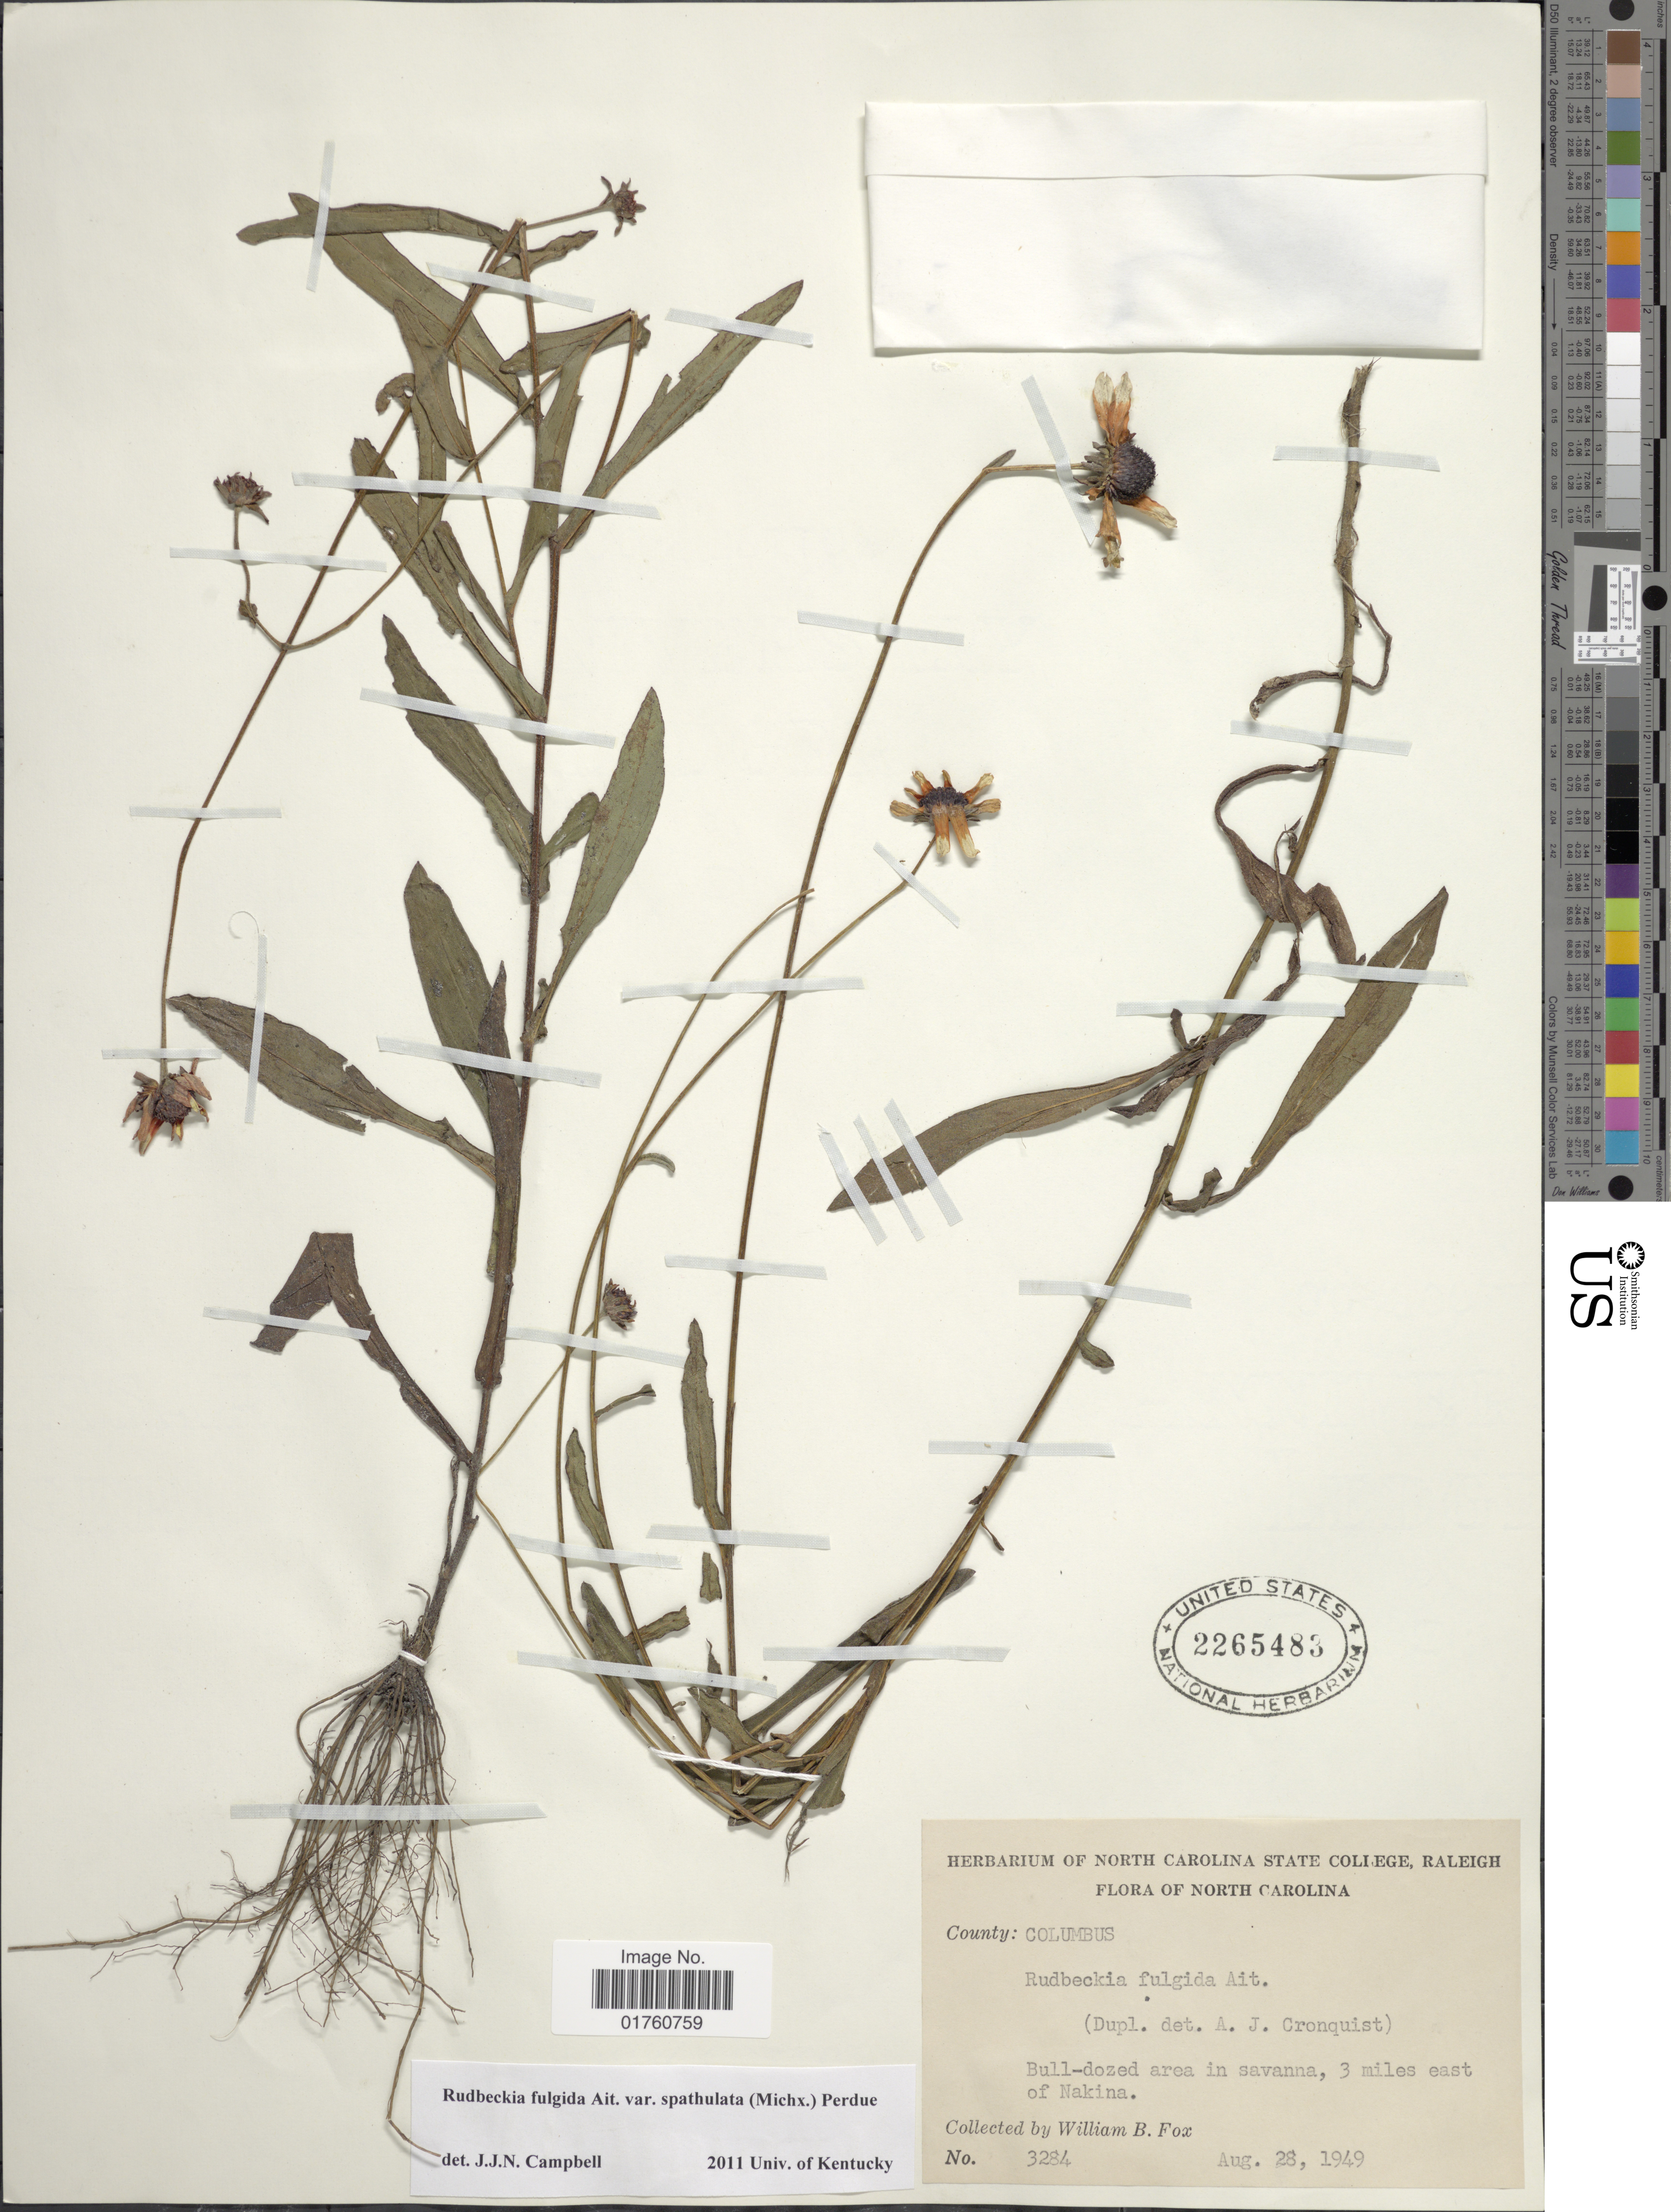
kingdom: Plantae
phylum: Tracheophyta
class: Magnoliopsida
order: Asterales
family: Asteraceae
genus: Rudbeckia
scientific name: Rudbeckia fulgida var. fulgida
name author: Aiton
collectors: W. B. Fox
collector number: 3284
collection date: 1949-08-28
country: United States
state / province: North Carolina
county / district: Columbus County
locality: Bull-dozed area in savanna, 3 miles east of Nakina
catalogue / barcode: US 2265483